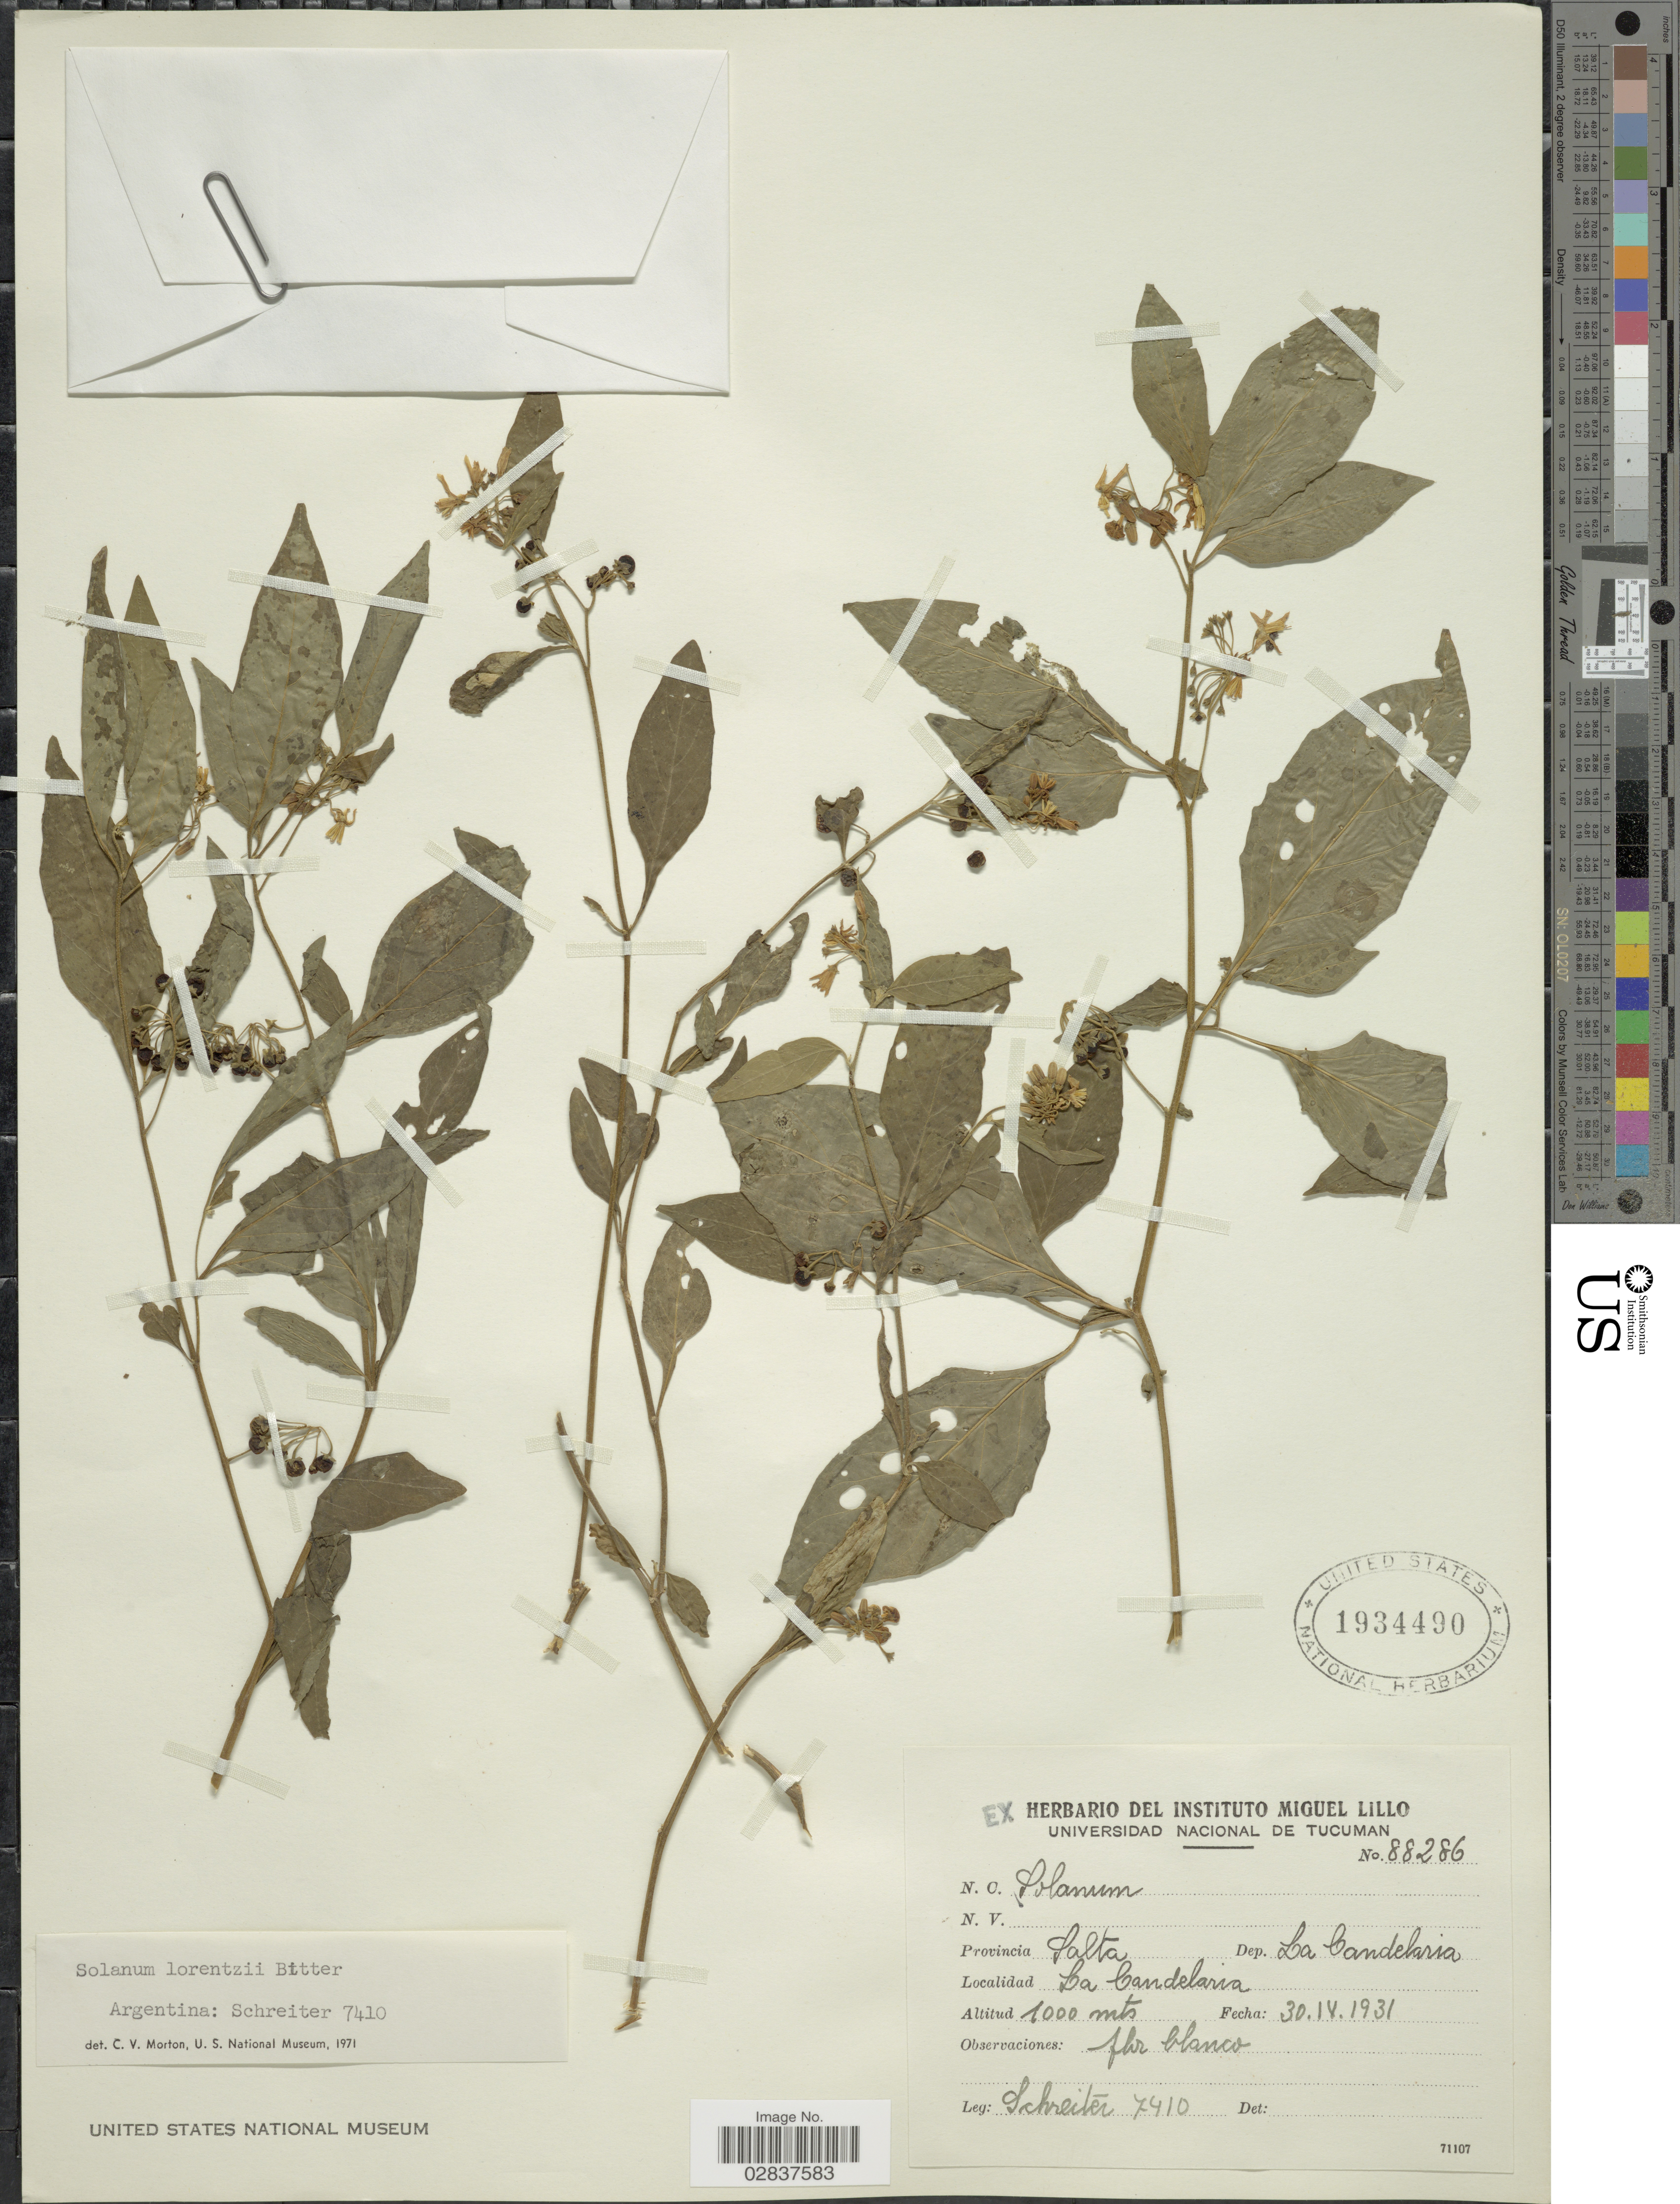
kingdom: Plantae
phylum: Tracheophyta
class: Magnoliopsida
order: Solanales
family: Solanaceae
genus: Solanum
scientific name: Solanum lorentzii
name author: Bitter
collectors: -. Schreiter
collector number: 7410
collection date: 1931-04-30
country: Argentina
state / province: Salta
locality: Dep. La Candelaria. La Candelaria.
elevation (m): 1000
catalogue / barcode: US 1934490